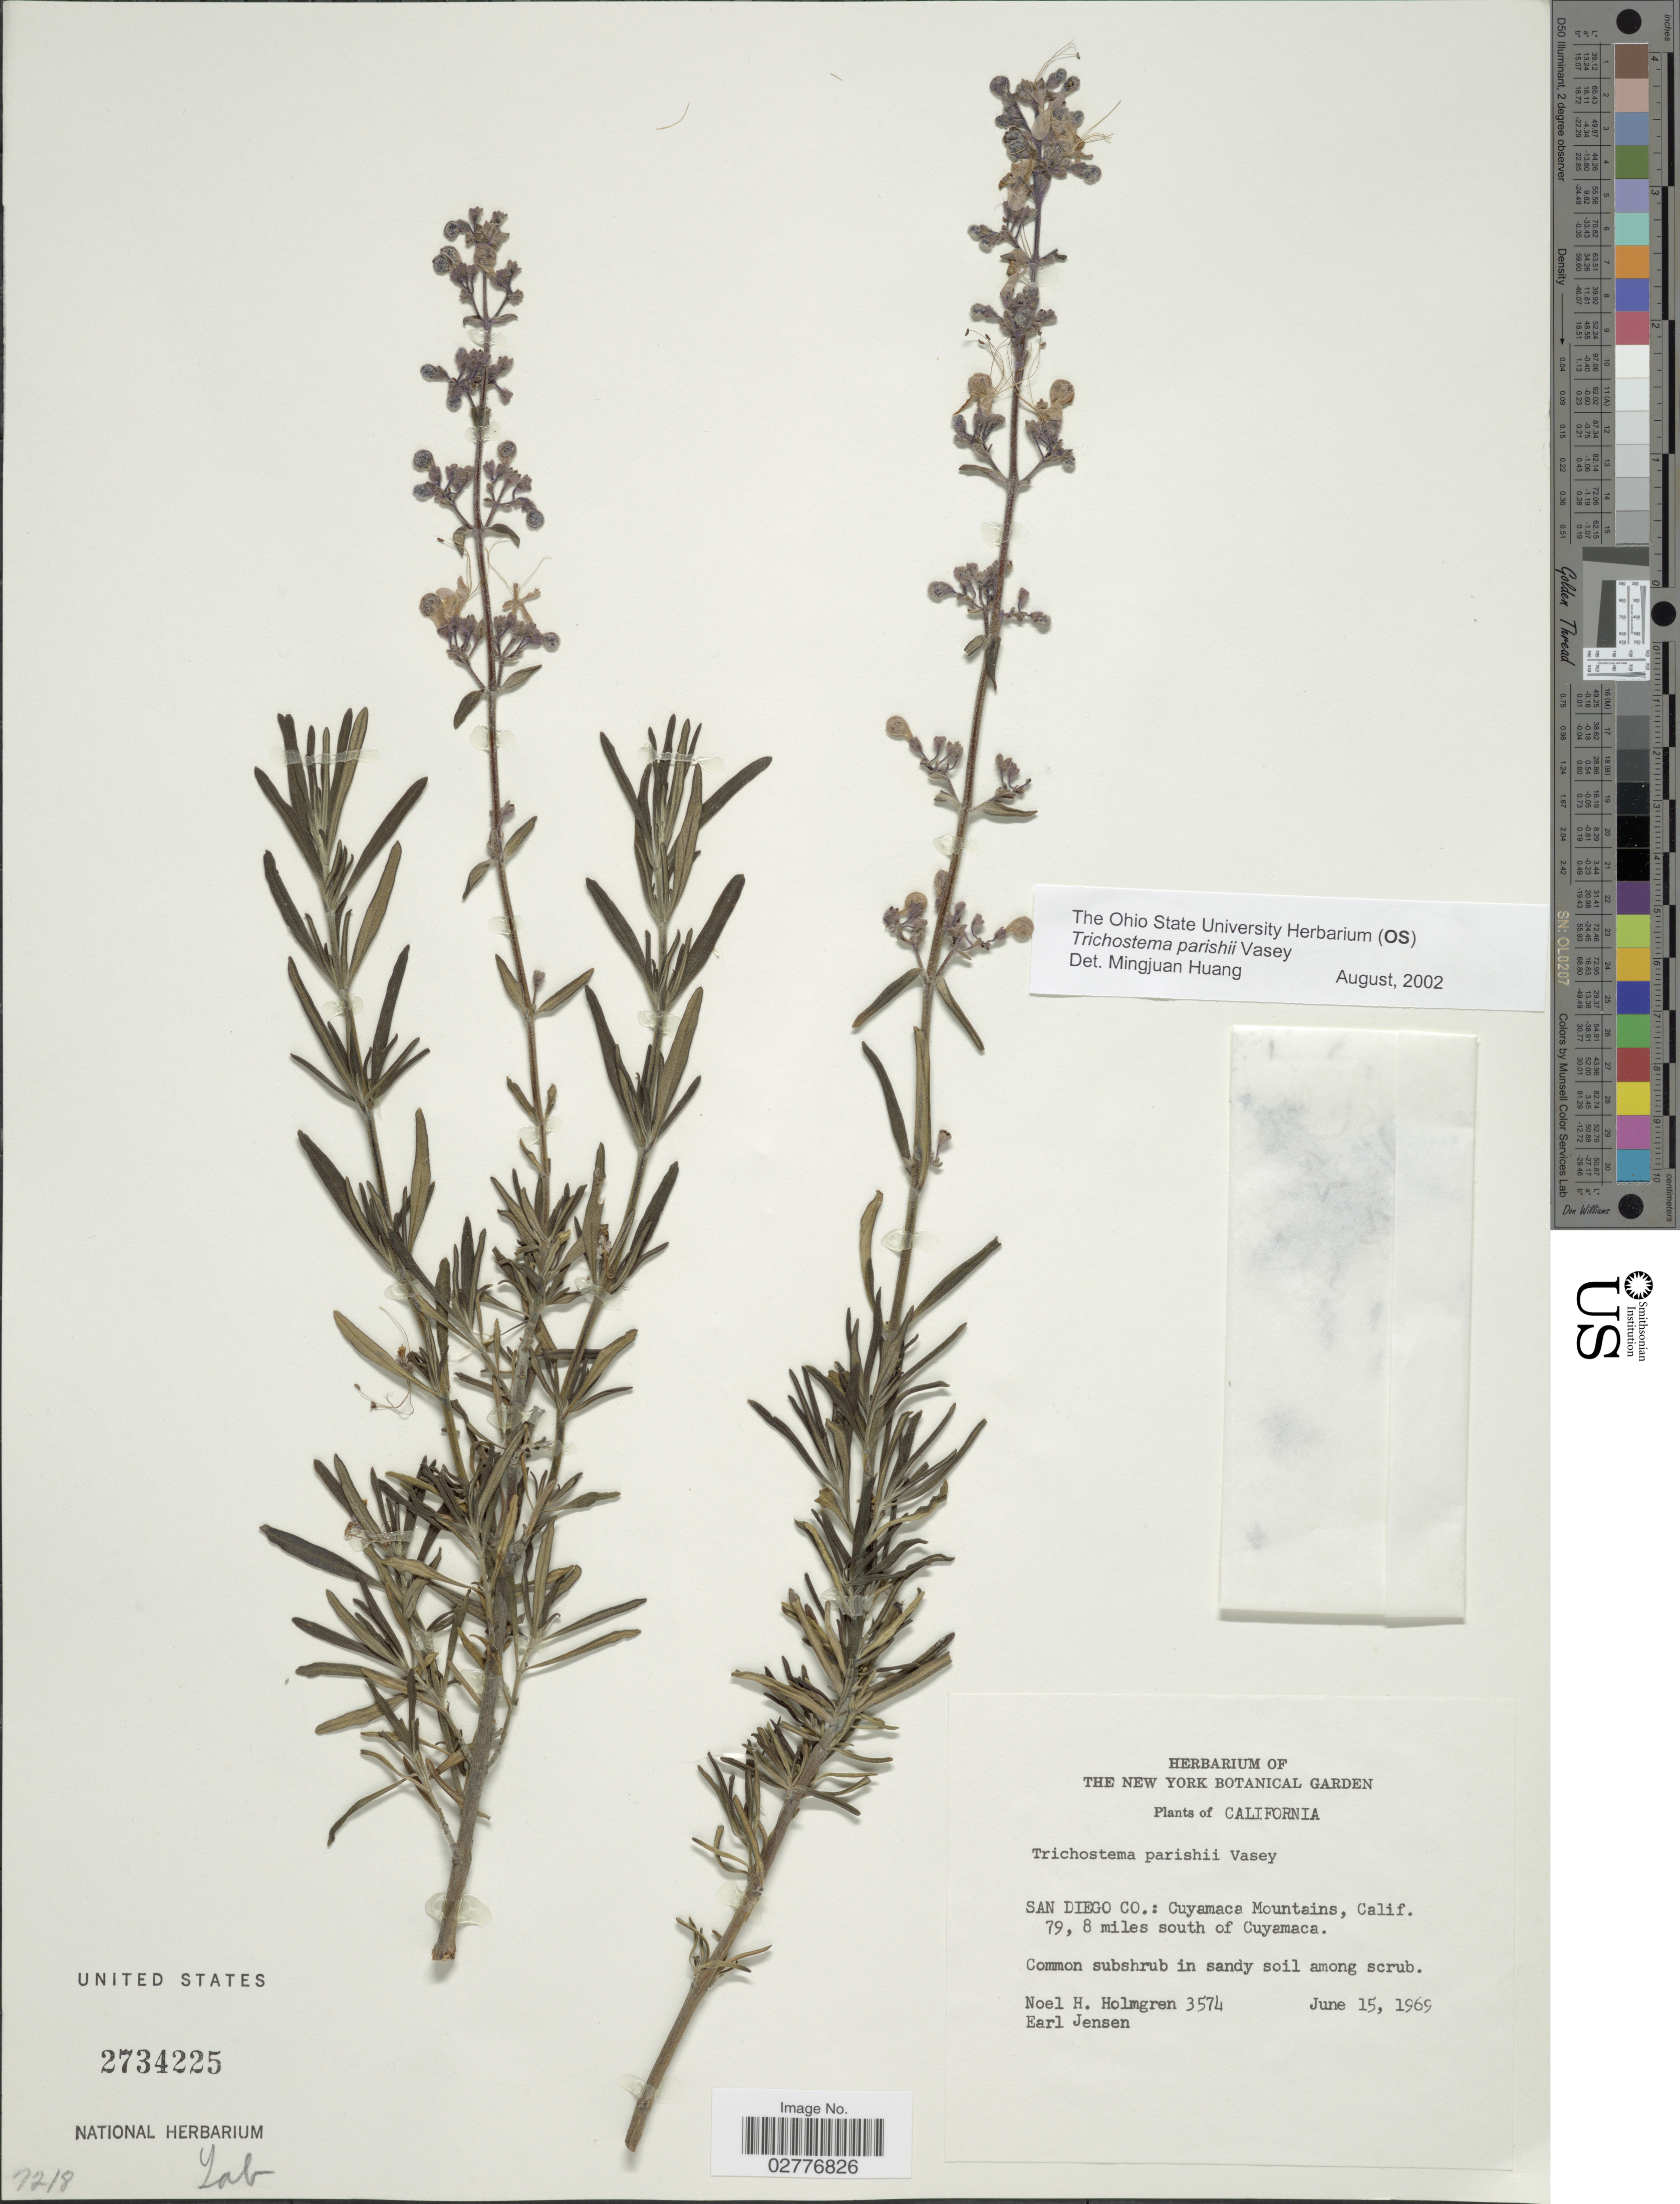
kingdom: Plantae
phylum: Tracheophyta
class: Magnoliopsida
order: Lamiales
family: Lamiaceae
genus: Trichostema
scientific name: Trichostema parishii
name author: Vasey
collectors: N. H. Holmgren & E. Jensen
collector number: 3574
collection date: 1969-06-15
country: United States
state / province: California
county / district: San Diego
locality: San Diego Co.: Cuyamaca Mountains, Calif. 79, 8 miles south of Cuyamaca.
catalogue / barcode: US 2734225